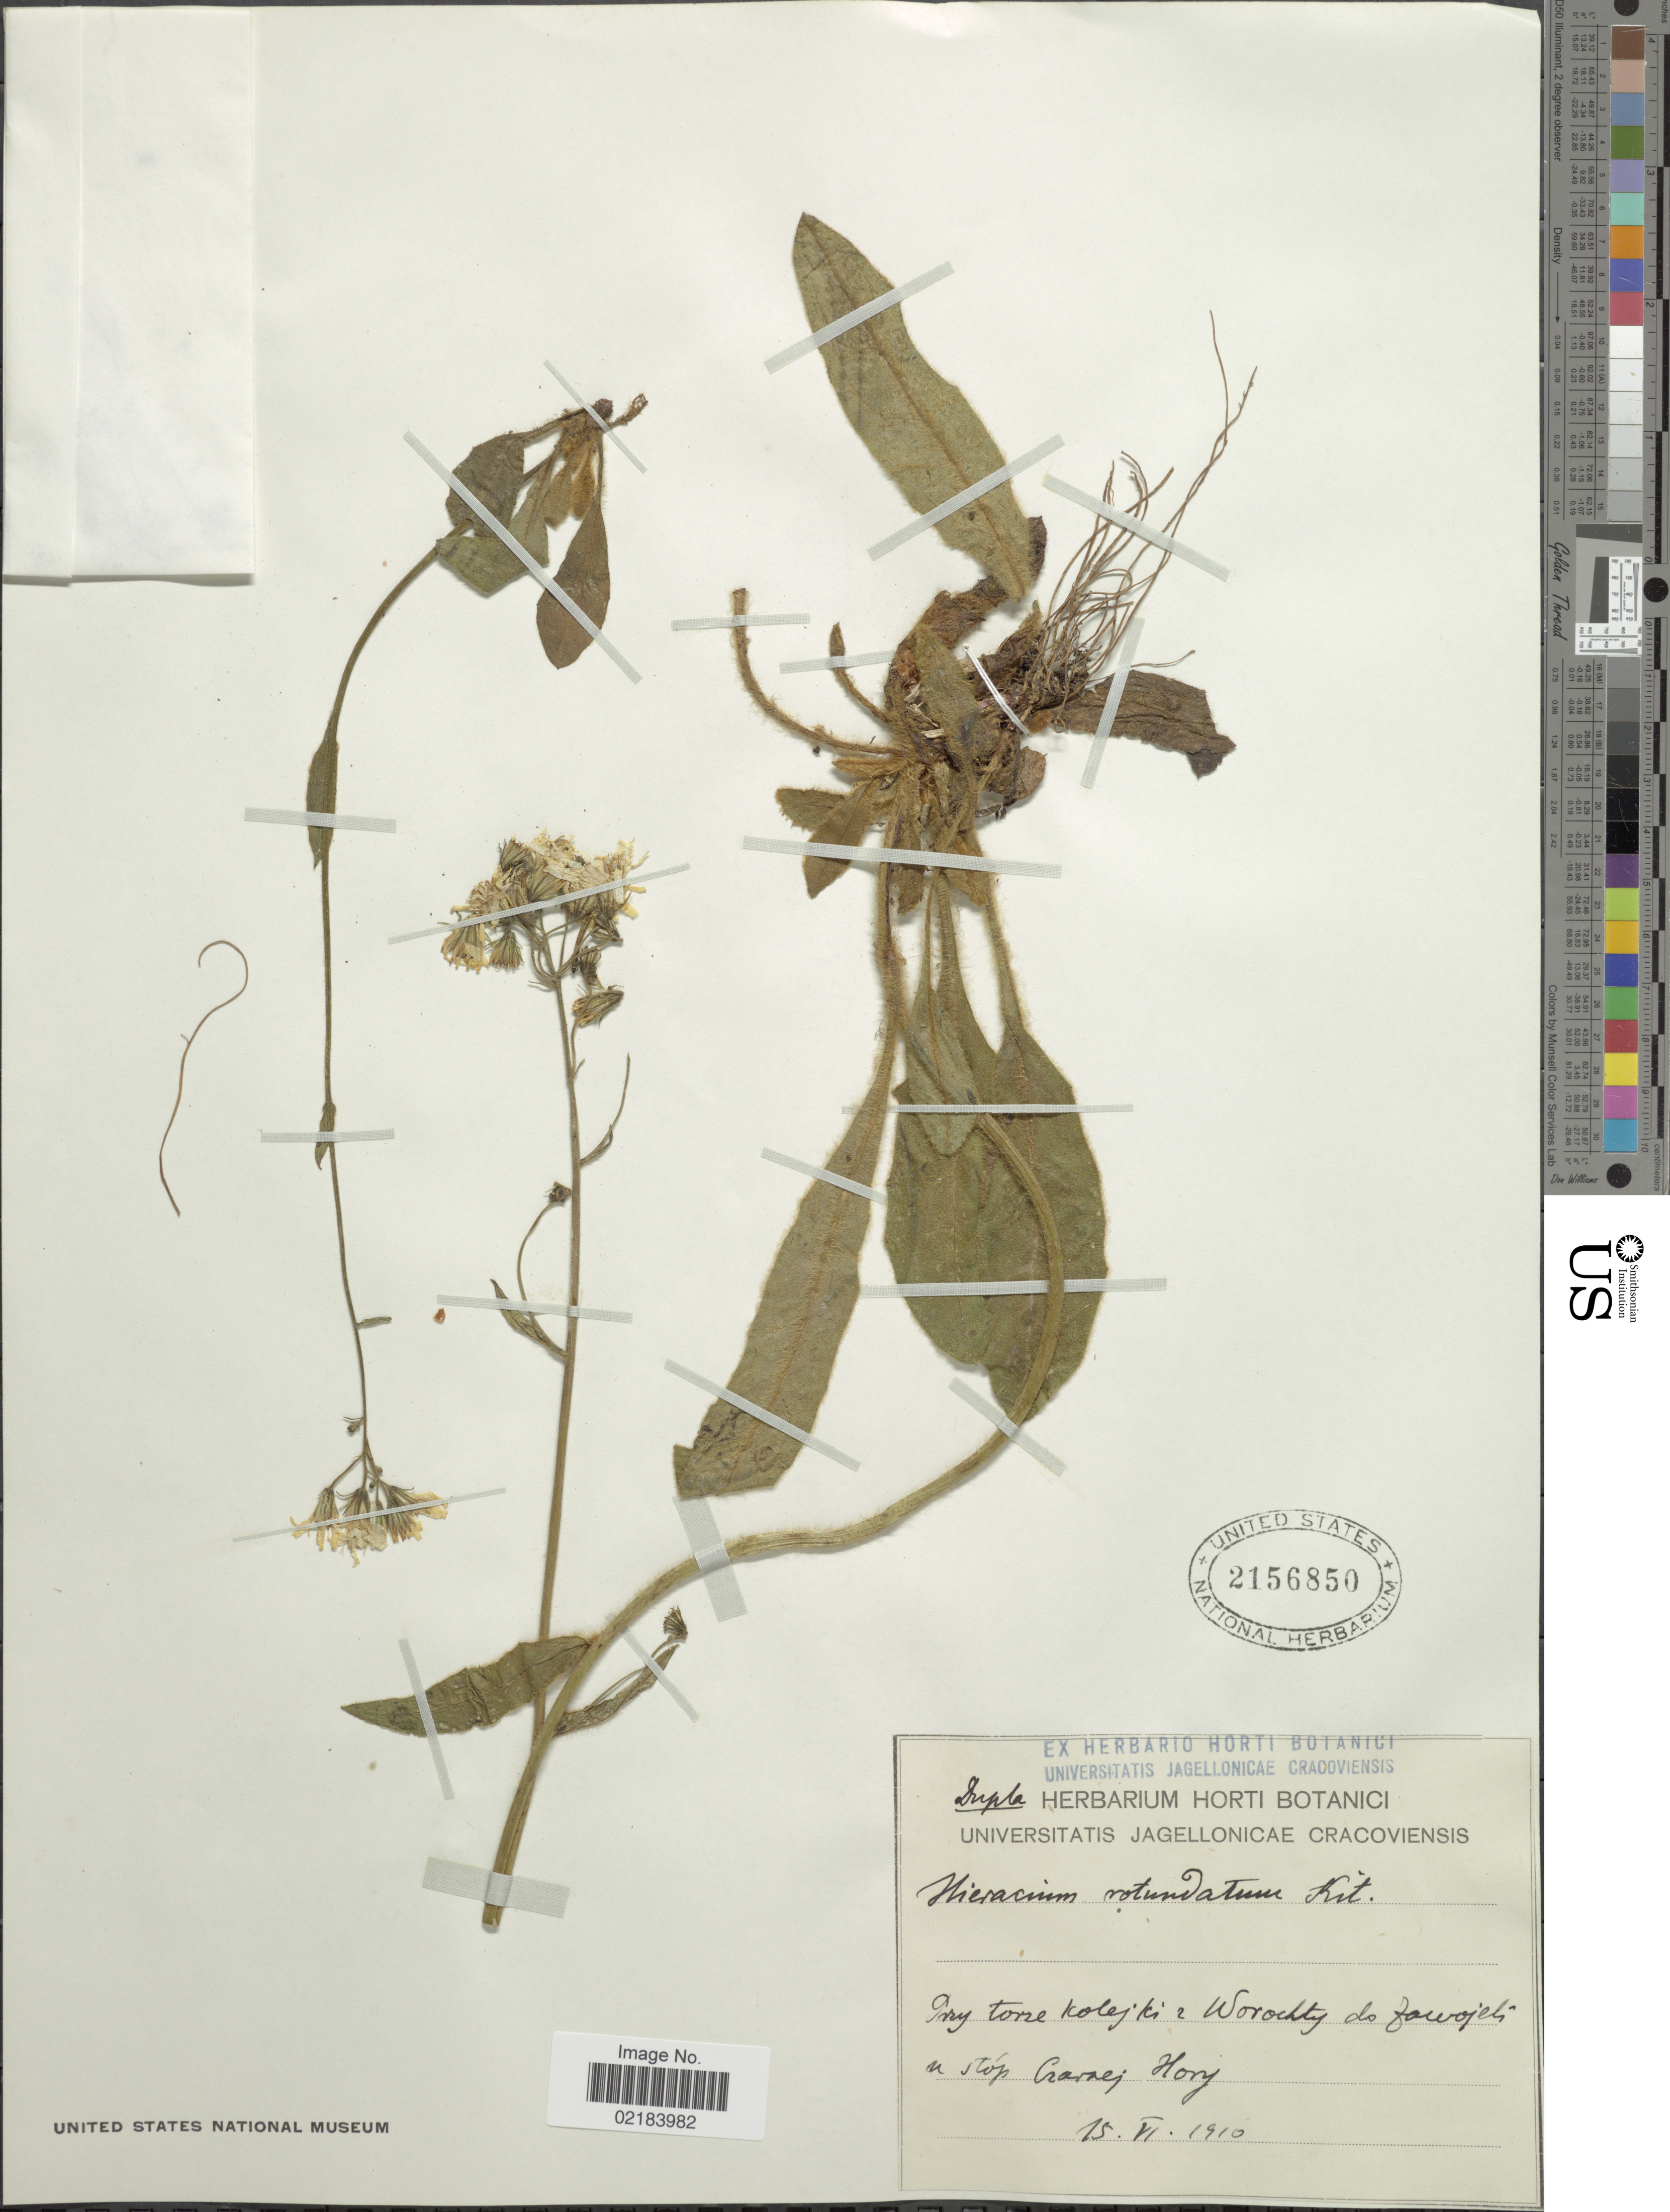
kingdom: Plantae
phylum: Tracheophyta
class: Magnoliopsida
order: Asterales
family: Asteraceae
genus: Hieracium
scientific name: Hieracium rotundatum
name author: Kit.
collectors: Universitatis Jagiellonicae Cracoviensis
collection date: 1910-06-15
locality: Dry tone Kolejki i Worothu do Fawojeli in stop Cravej Horj [interpreted]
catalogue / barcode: US 2156850